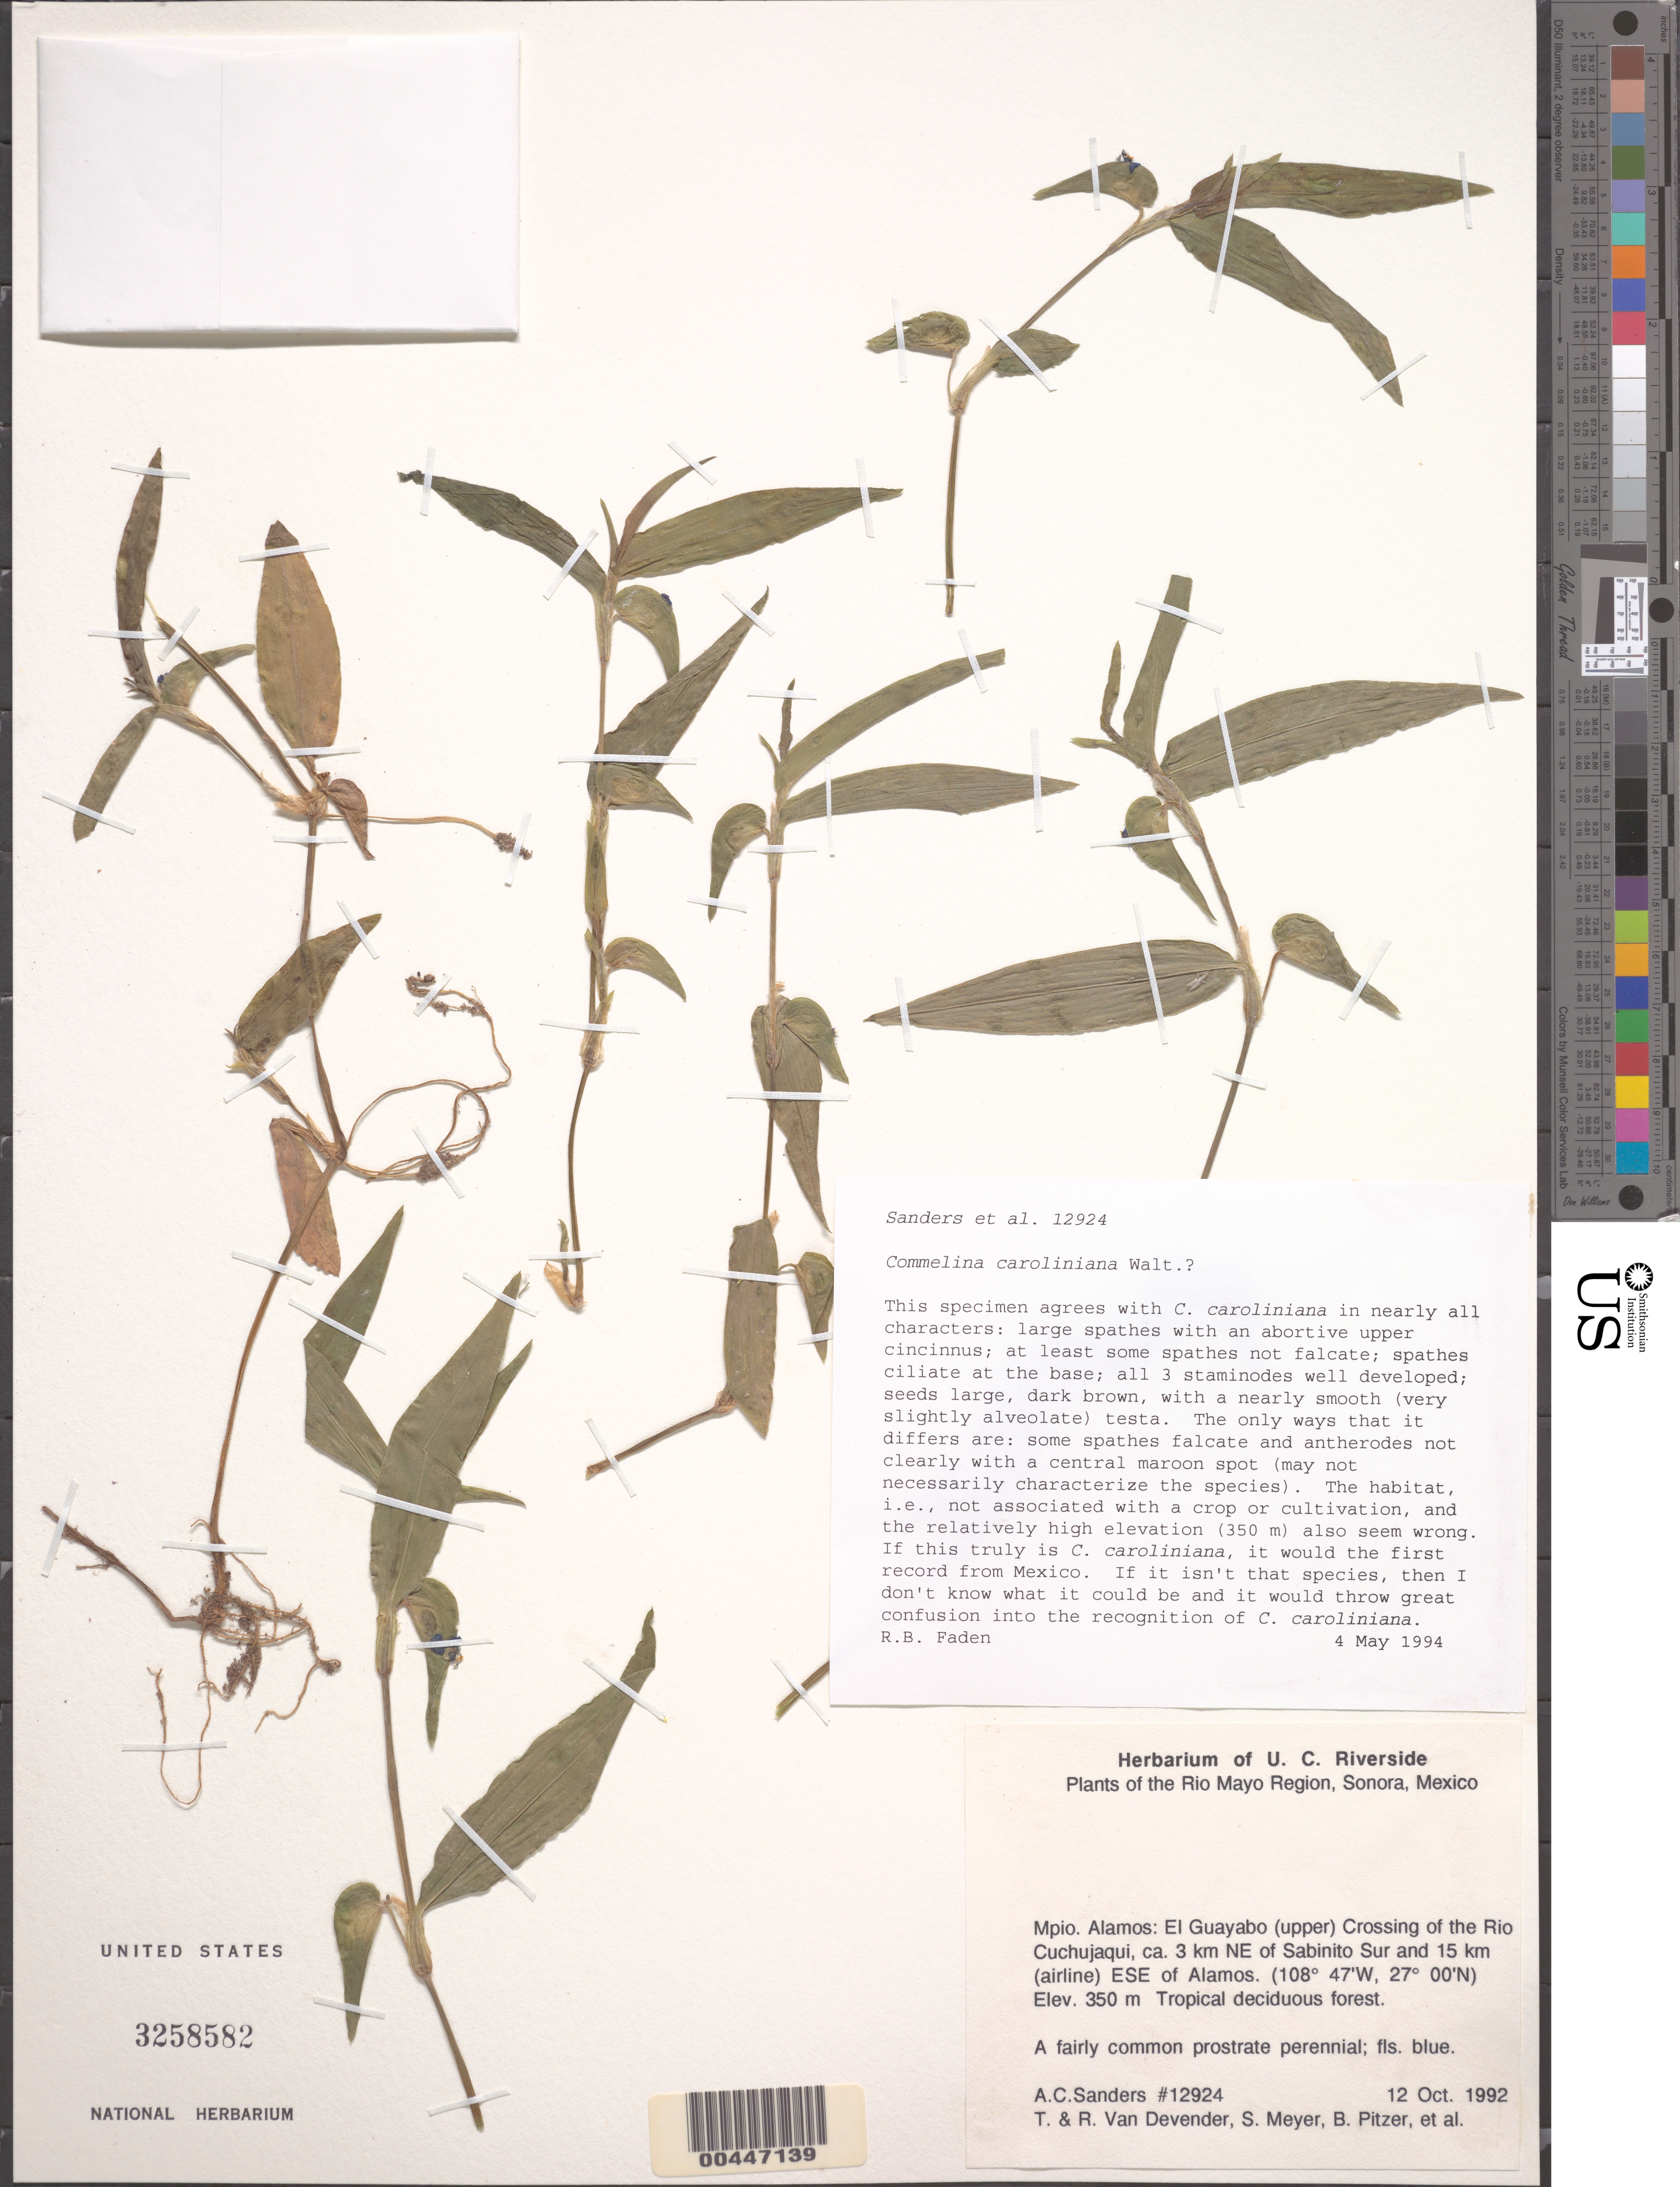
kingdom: Plantae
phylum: Tracheophyta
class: Liliopsida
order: Commelinales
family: Commelinaceae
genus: Commelina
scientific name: Commelina caroliniana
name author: Walter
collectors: A. Sanders, T. R. Van Devender, R. K. Van Devender, S. Meyer & B. Pitzer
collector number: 12924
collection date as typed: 12 Oct 1992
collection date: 1992-10-12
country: Mexico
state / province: Sonora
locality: Rio mayo, Alamos, el guayabo, rio cuchujaqui, NE of sabinito sur, ESE of Alamos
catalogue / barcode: US 3258582